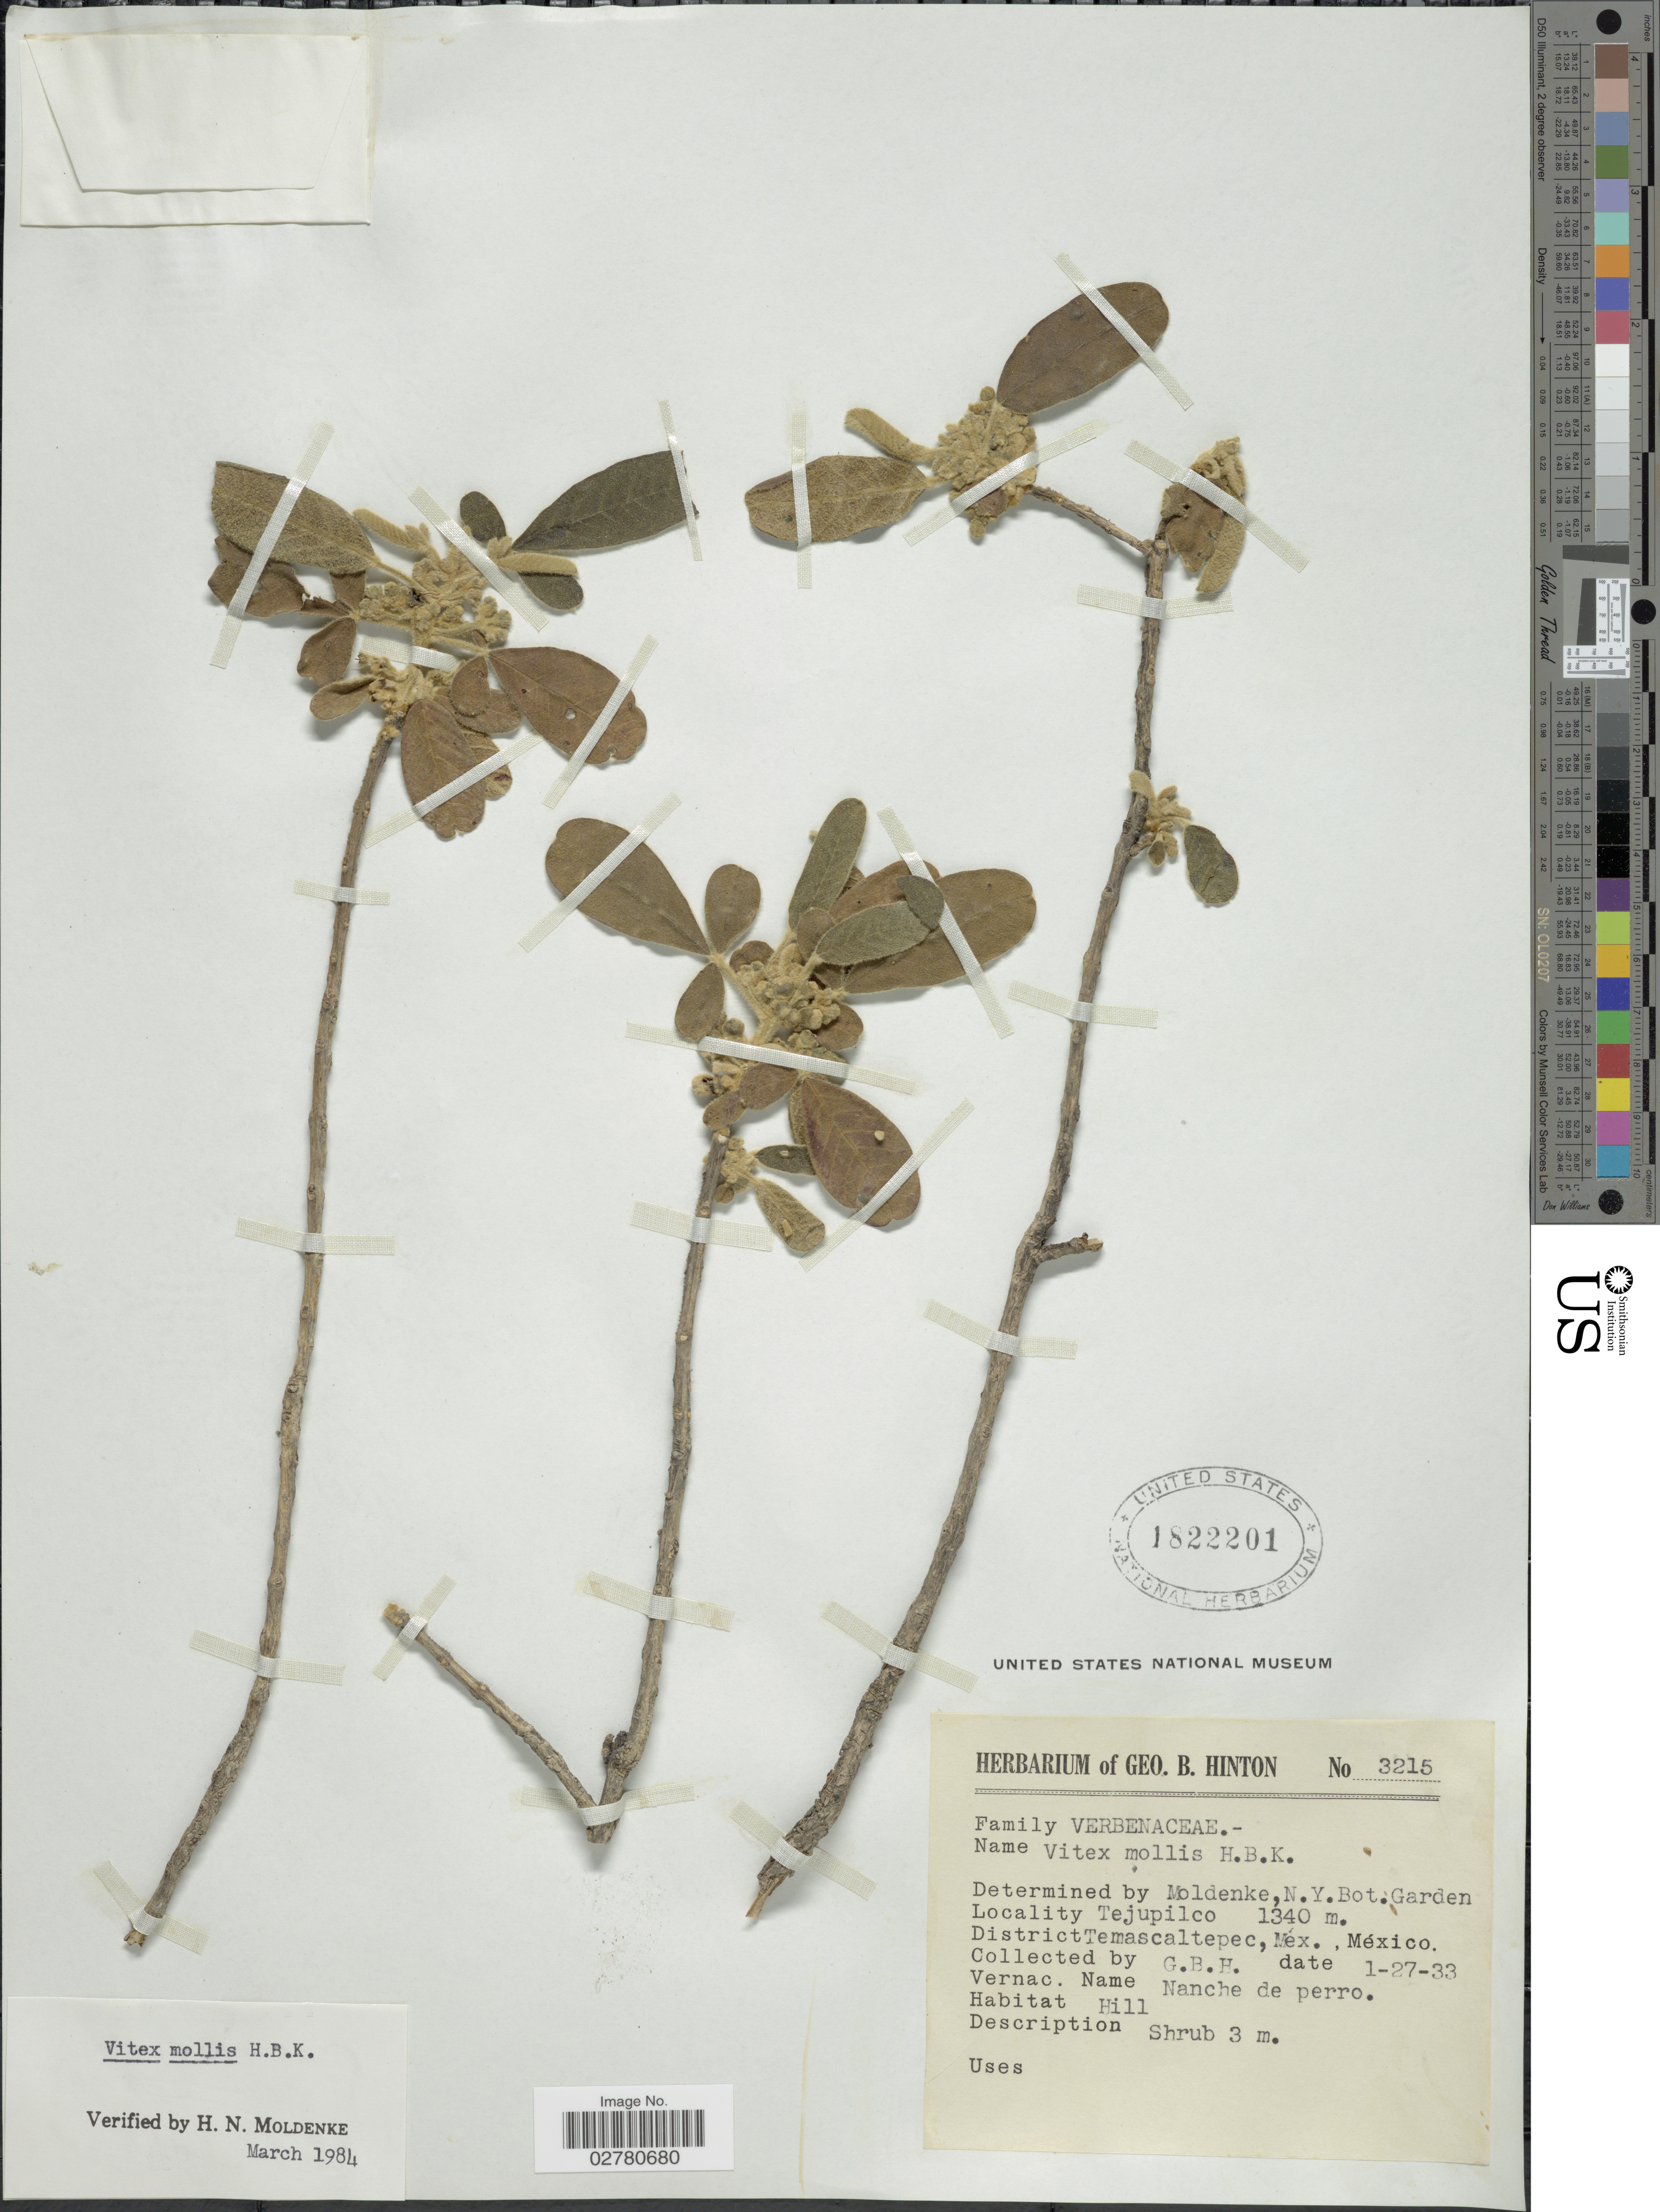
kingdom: Plantae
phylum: Tracheophyta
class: Magnoliopsida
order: Lamiales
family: Lamiaceae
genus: Vitex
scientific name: Vitex mollis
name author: Kunth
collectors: G. B. Hinton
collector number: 3215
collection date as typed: Transcribed d/m/y: 27/1/33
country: Mexico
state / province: México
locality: Tejupilco. District Temascaltepec.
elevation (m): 1340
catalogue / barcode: US 1822201